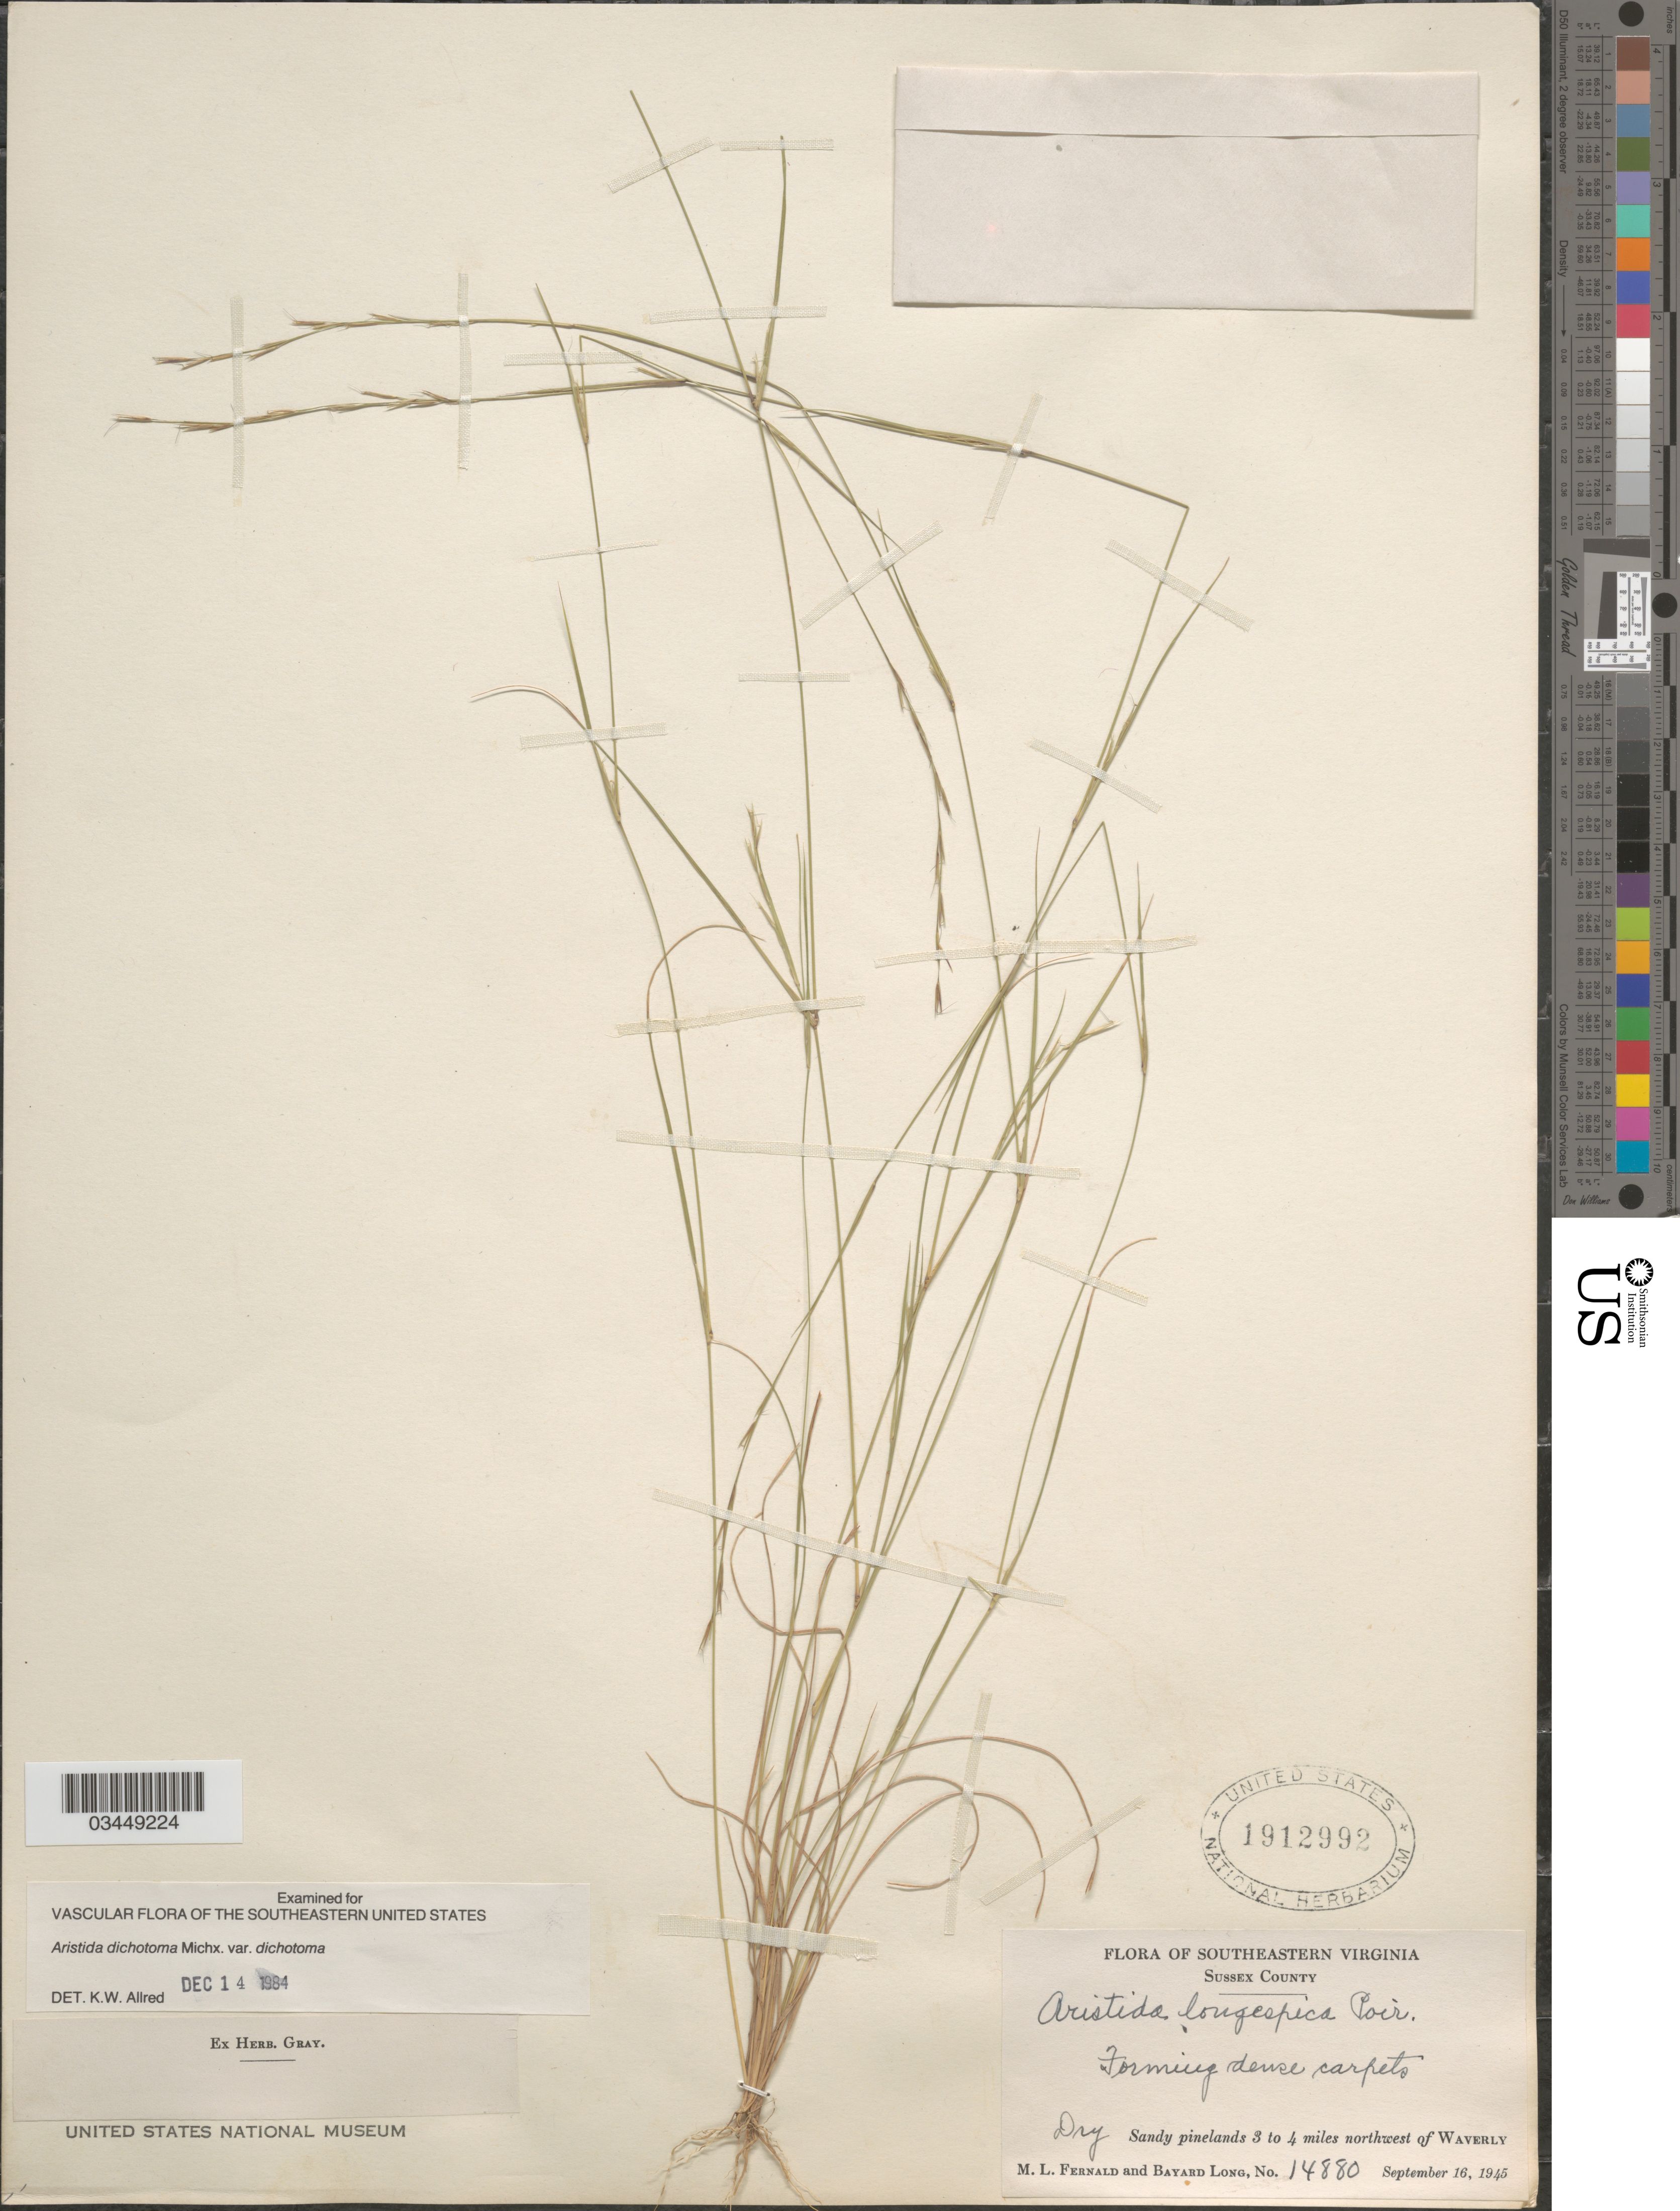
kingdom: Plantae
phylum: Tracheophyta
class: Liliopsida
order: Poales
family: Poaceae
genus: Aristida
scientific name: Aristida dichotoma var. dichotoma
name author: Michx.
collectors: M. L. Fernald & B. H. Long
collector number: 14880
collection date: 1945-09-16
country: United States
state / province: Virginia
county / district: Sussex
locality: Southeastern Virginia. Sussex County. Dry Sandy pinelands 3 to 4 miles northwest of Waverly.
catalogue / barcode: US 1912992